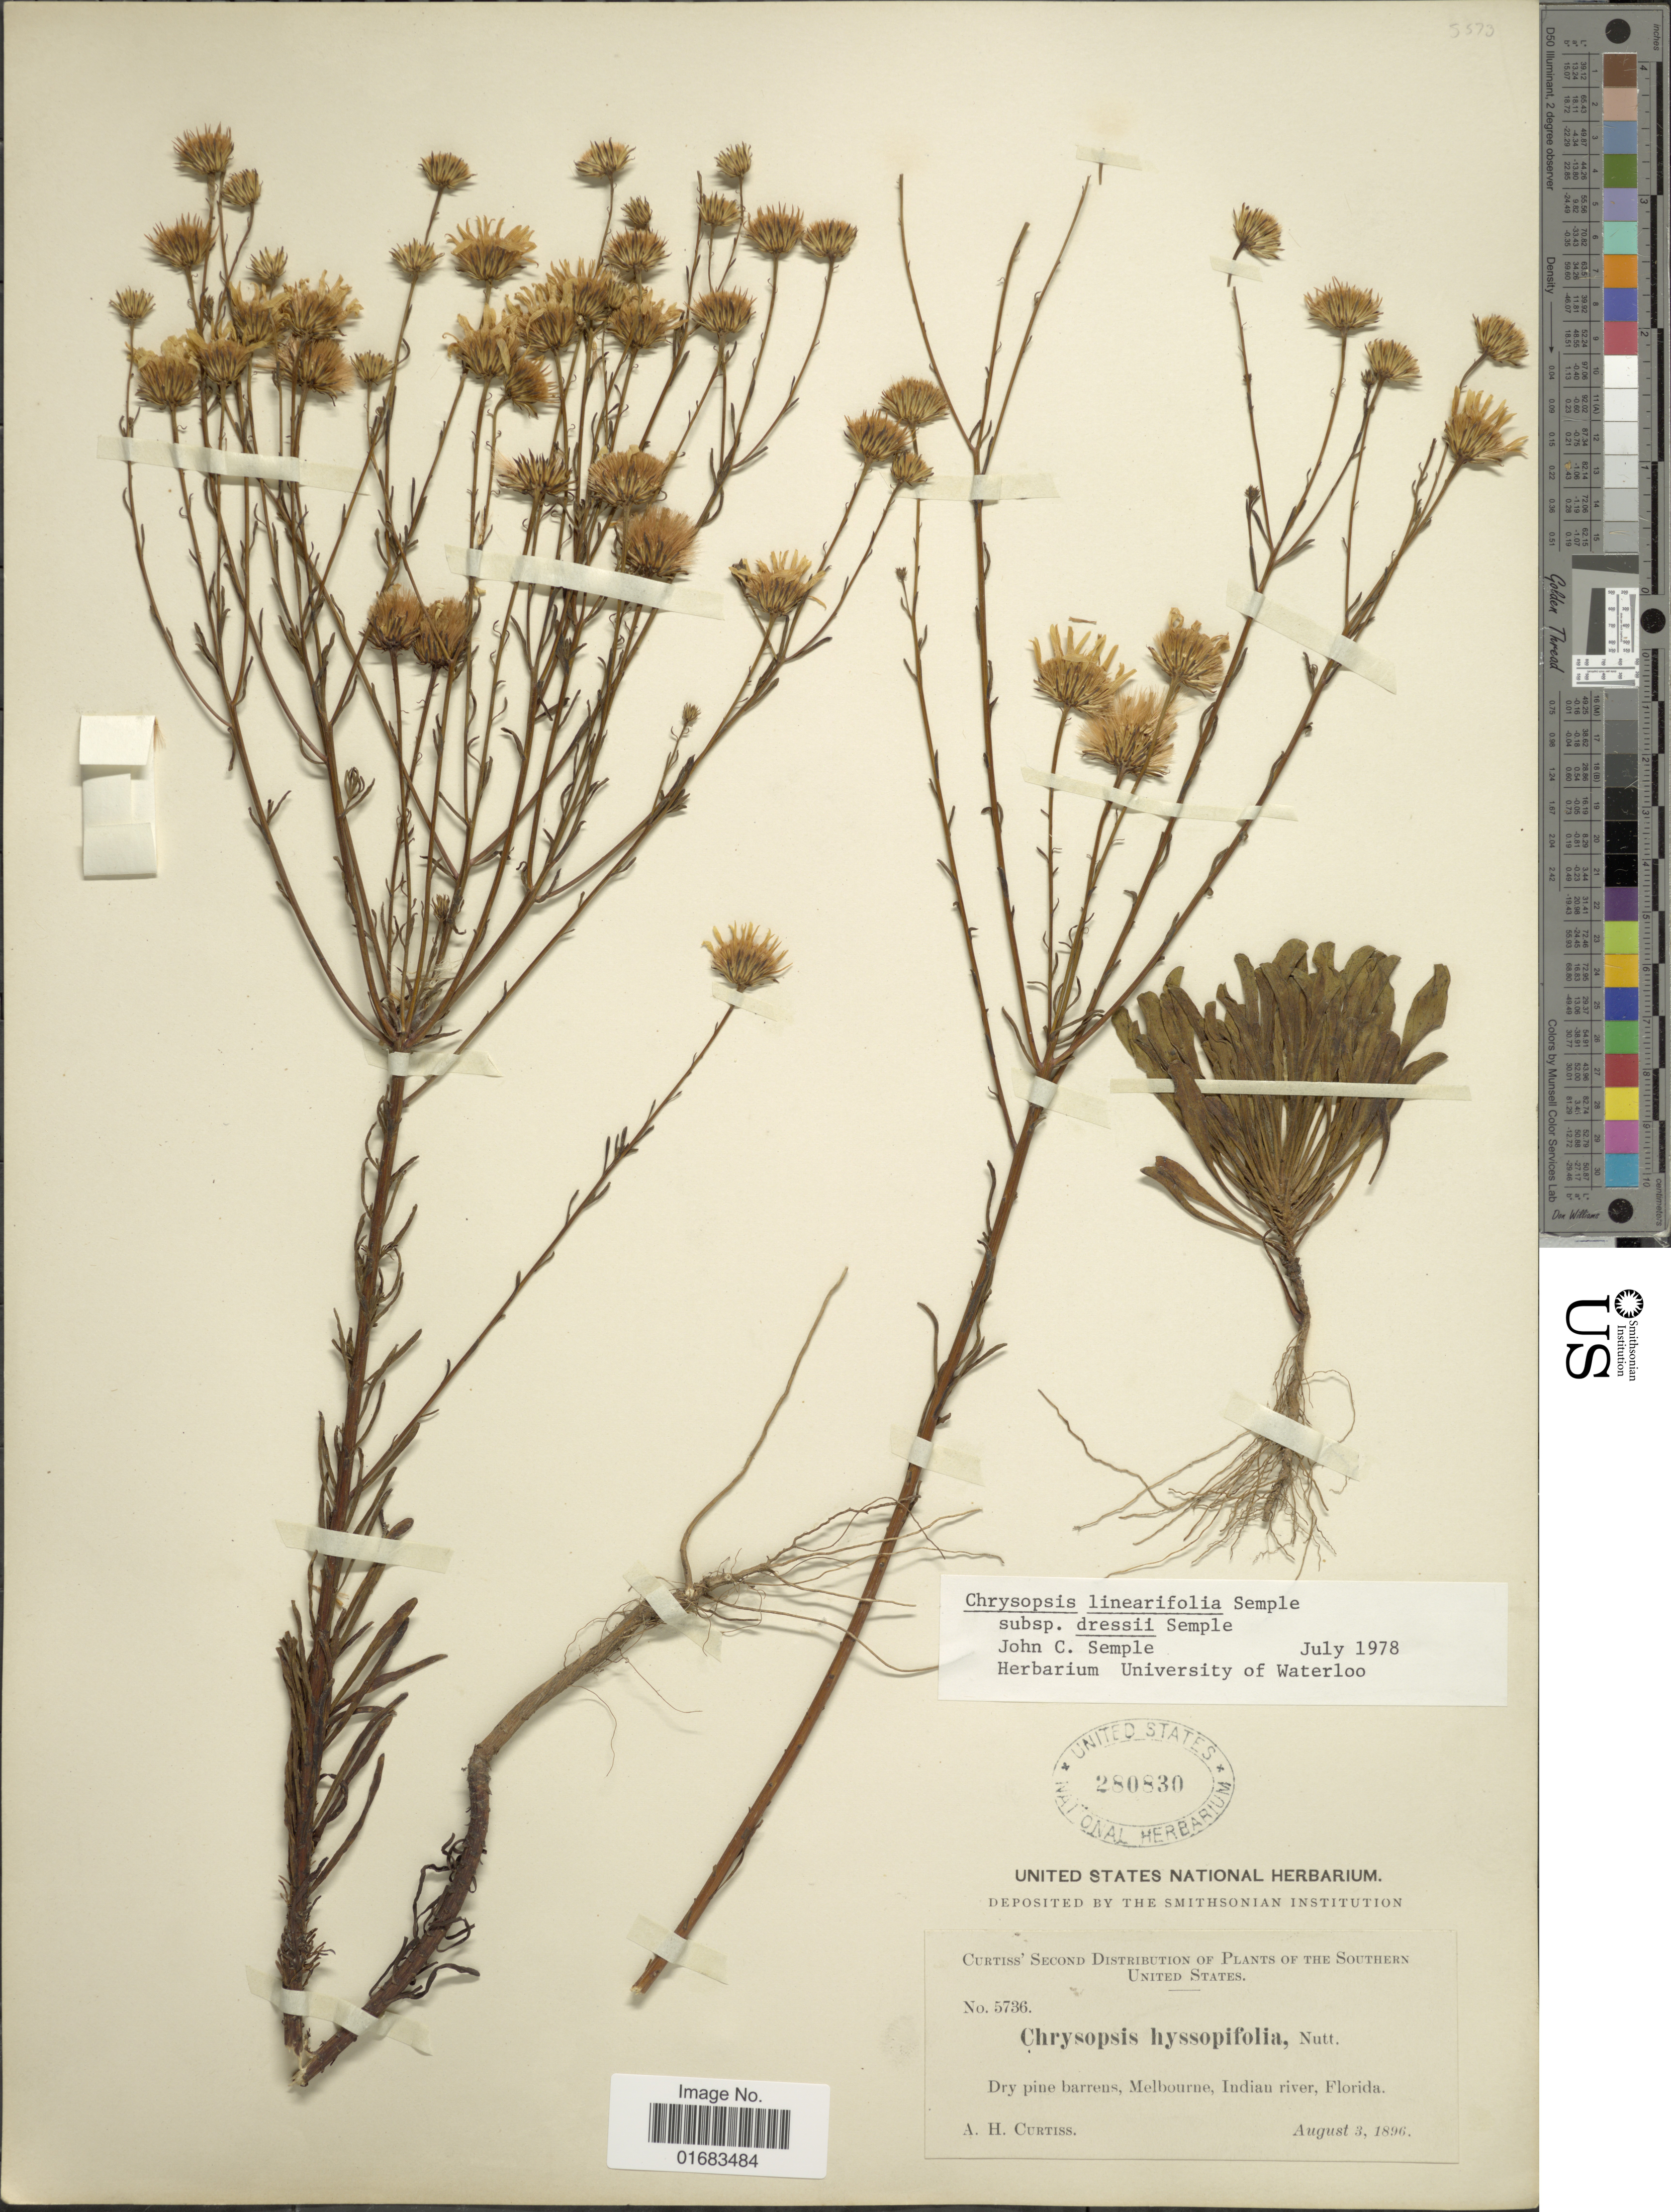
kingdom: Plantae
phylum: Tracheophyta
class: Magnoliopsida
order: Asterales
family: Asteraceae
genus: Chrysopsis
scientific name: Chrysopsis linearifolia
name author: Semple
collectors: A. H. Curtiss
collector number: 5736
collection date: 1896-08-03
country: United States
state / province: Florida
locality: The Southern United States, Dry pine barrens, Melbourne, Indian River.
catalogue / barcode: US 280830